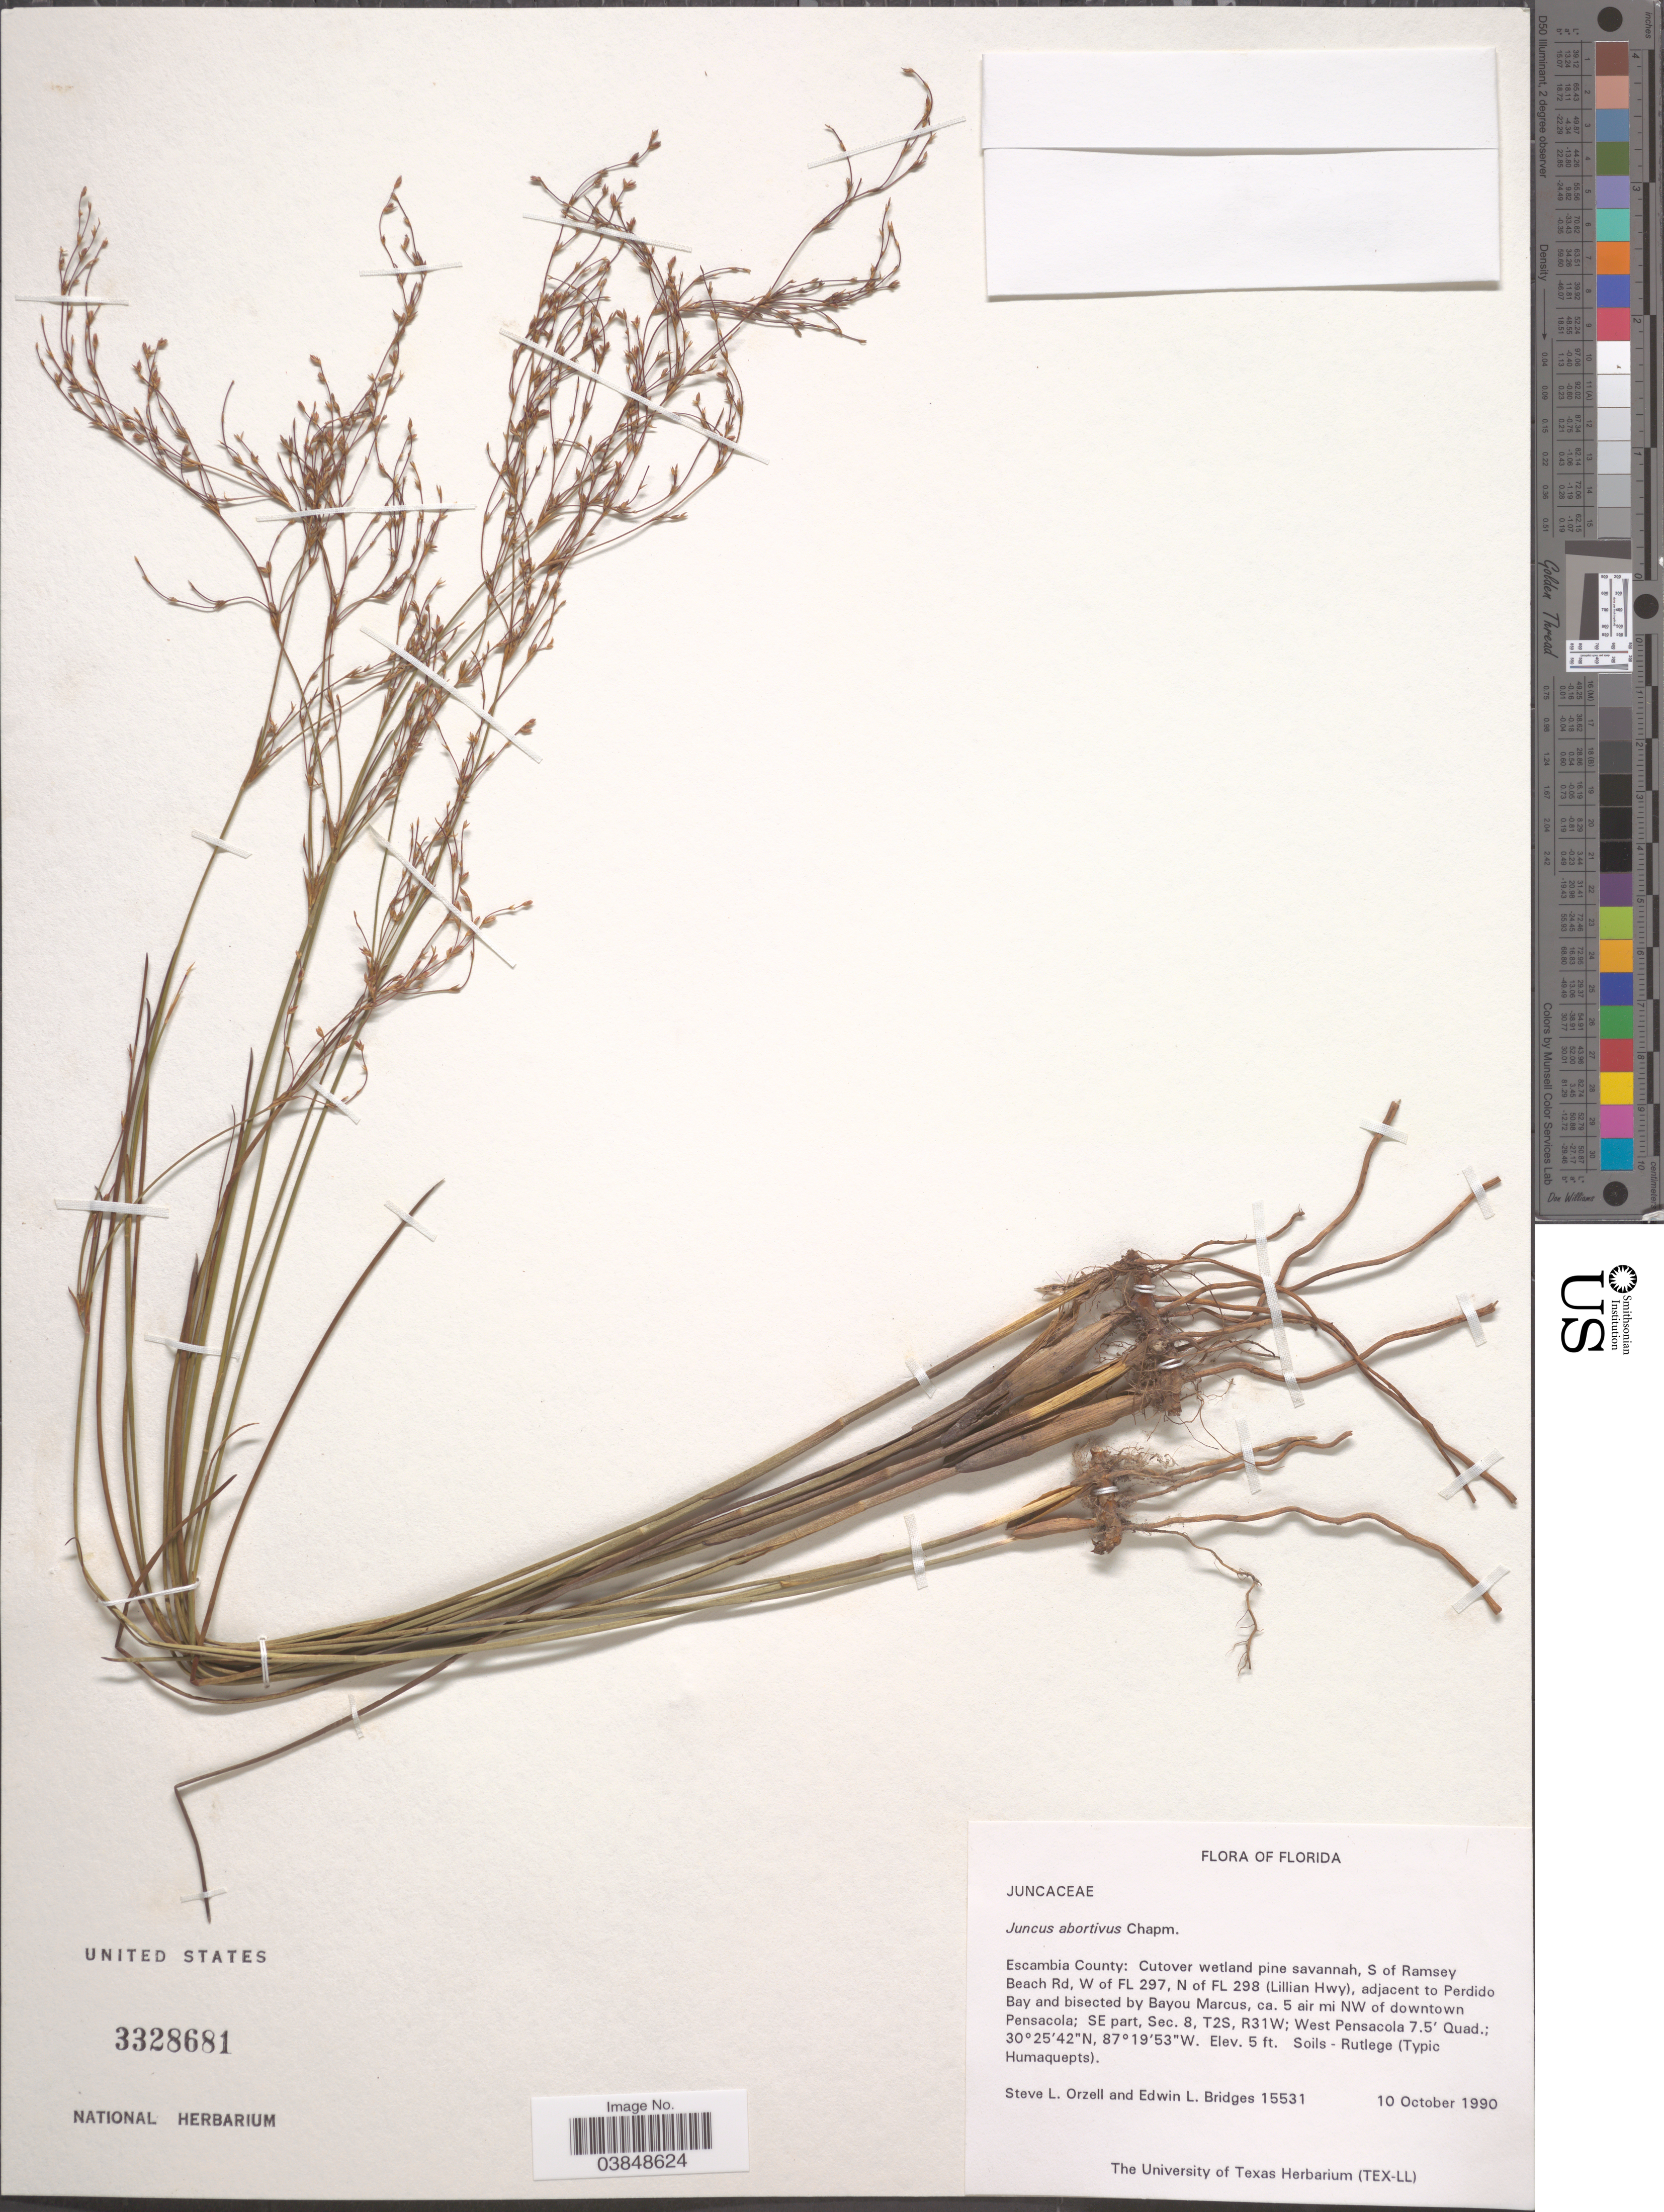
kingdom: Plantae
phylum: Tracheophyta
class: Liliopsida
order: Poales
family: Juncaceae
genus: Juncus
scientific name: Juncus abortivus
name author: Chapm.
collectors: S. Orzell & E. Bridges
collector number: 15531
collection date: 1990-10-10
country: United States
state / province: Florida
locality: Escambia County: Cutover wetland pine savannah, S of Ramsey Beach Rd, W of FL 297, N of FL 298 (Lillian Hwy), adjacent to Perdido Bay and bisected by Bayou Marcus, ca. 5 air mi NW of downtown Pensacola; SE part, Sec. 8, T2S, R31W; West Pensacola 7.5' Quad.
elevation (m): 2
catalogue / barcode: US 3328681